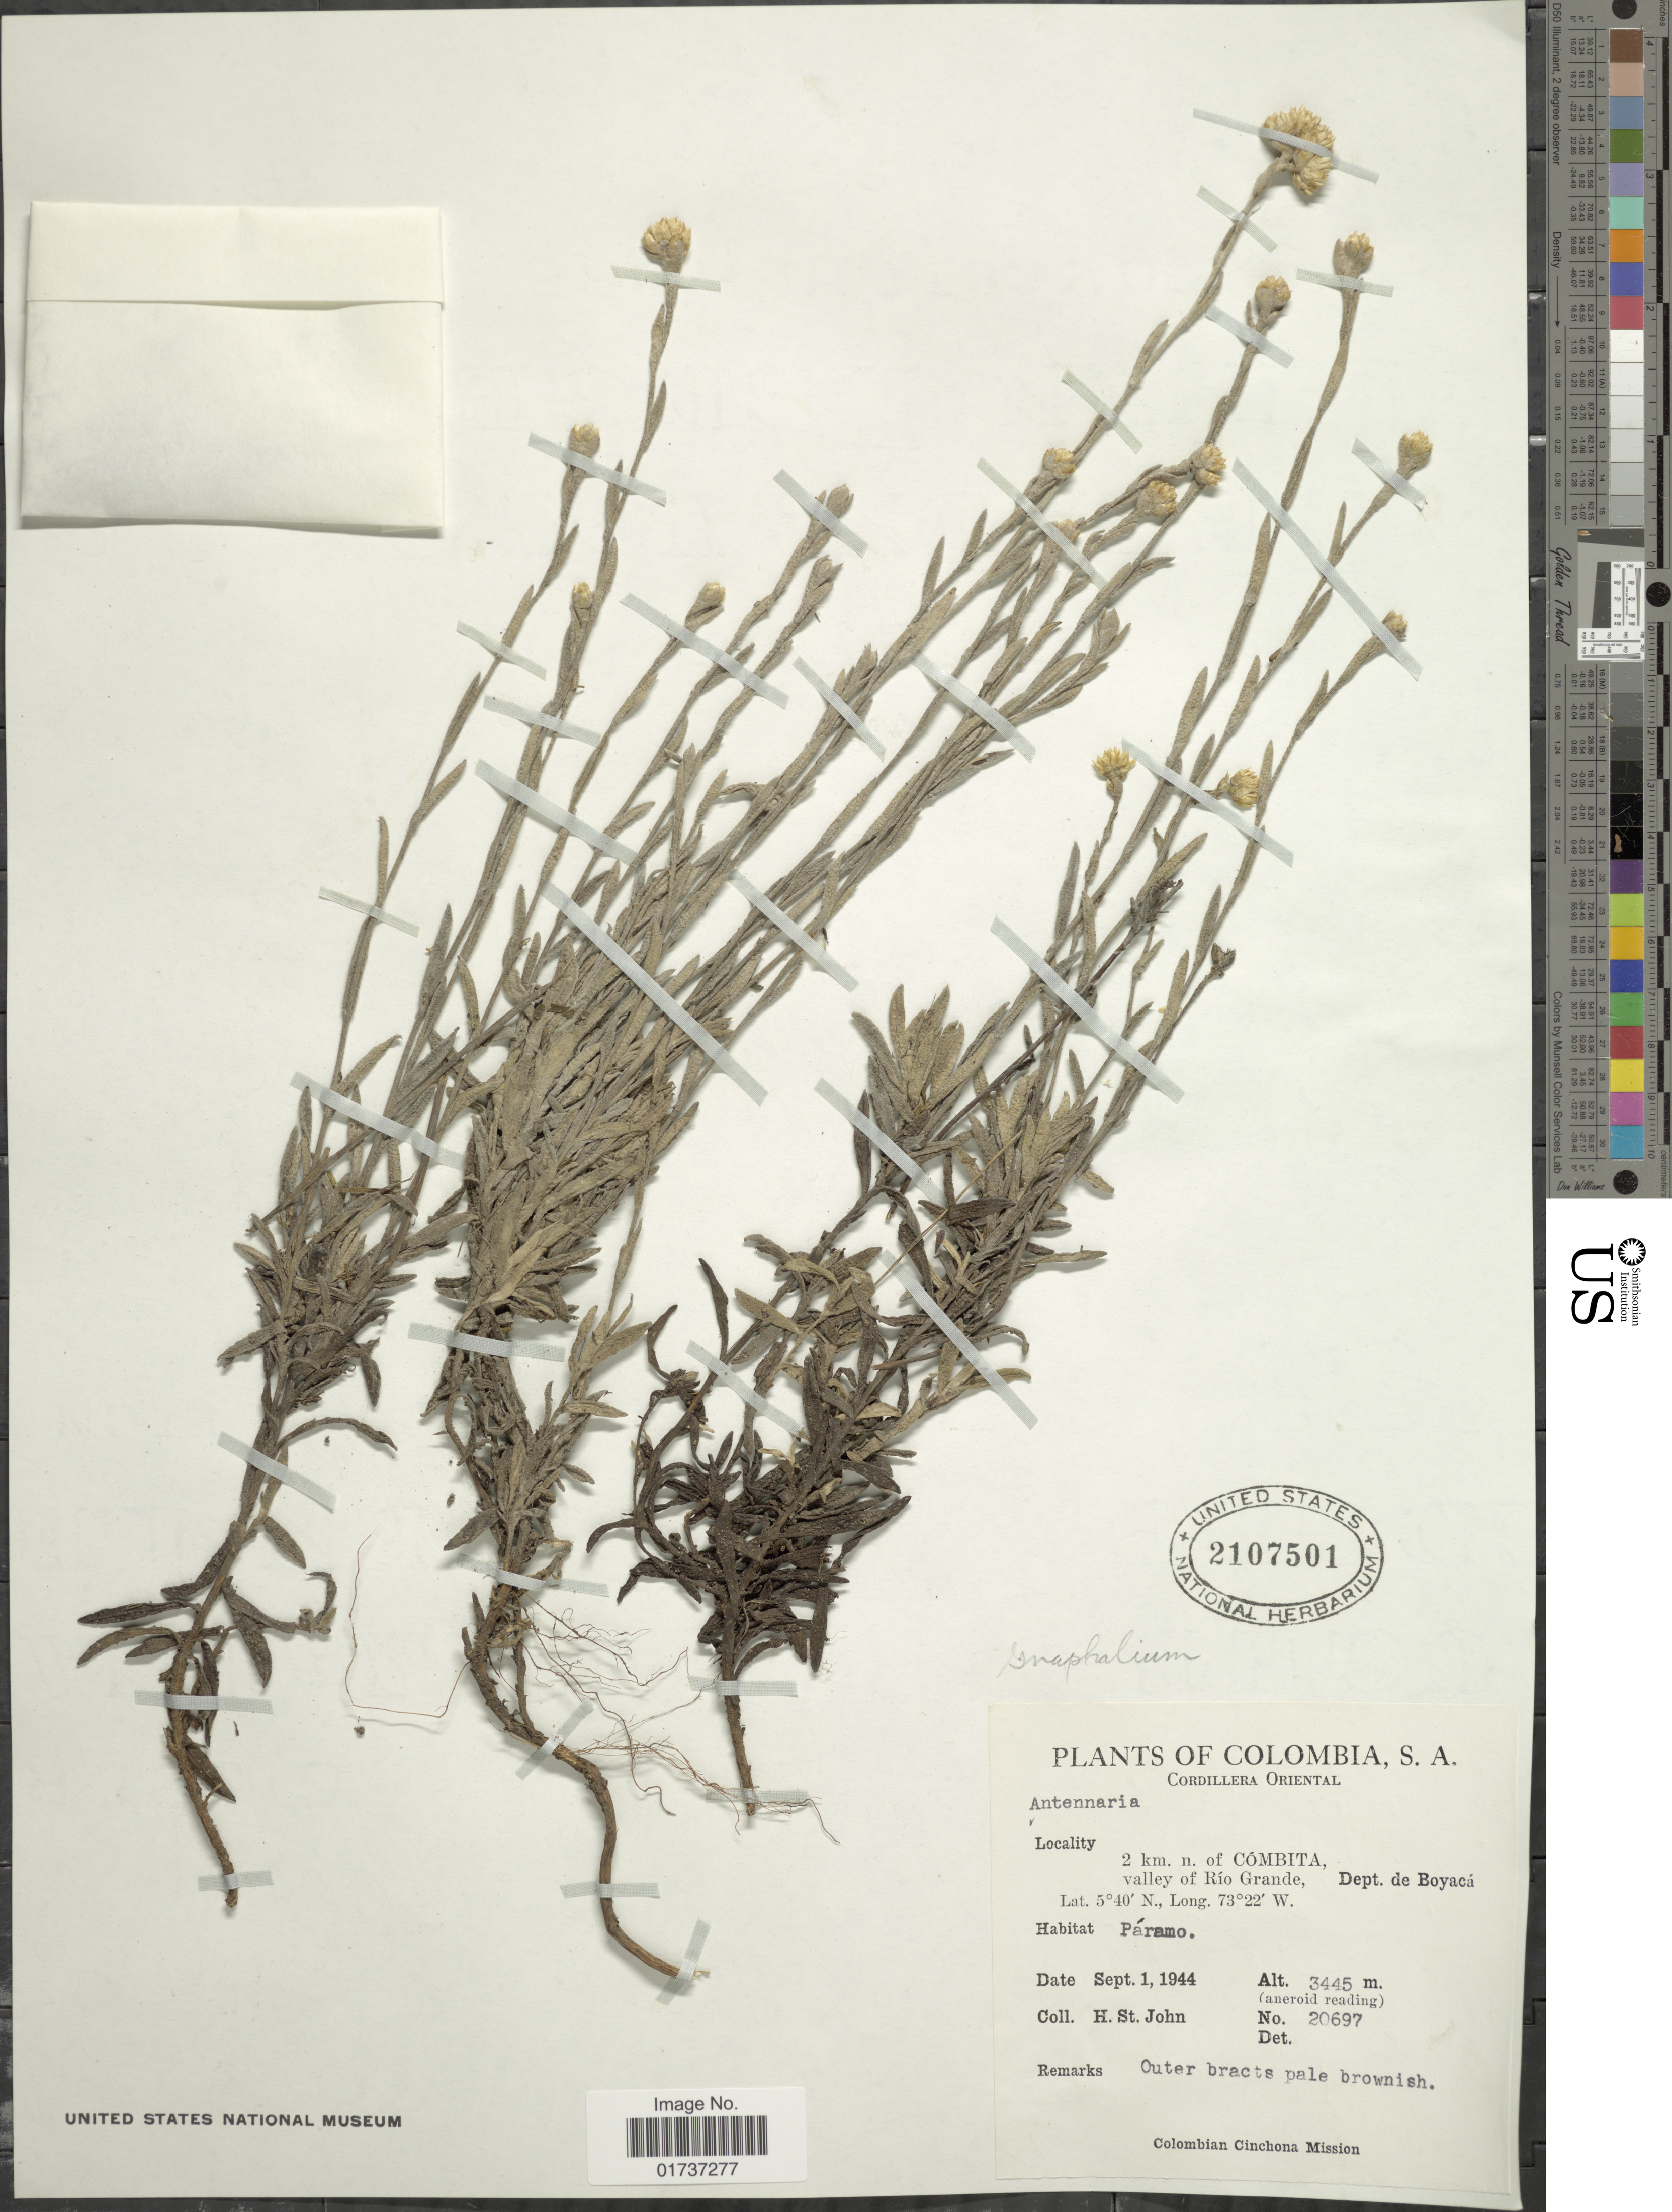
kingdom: Plantae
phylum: Tracheophyta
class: Magnoliopsida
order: Asterales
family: Asteraceae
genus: Gnaphalium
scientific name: Gnaphalium sp.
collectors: H. St. John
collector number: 20697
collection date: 1944-09-01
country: Colombia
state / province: Boyacá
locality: Cordillera Oriental, 2 km N of C'mbita, valley of Río Grande, Dept. de Boyacá, Páramo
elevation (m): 3445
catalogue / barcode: US 2107501